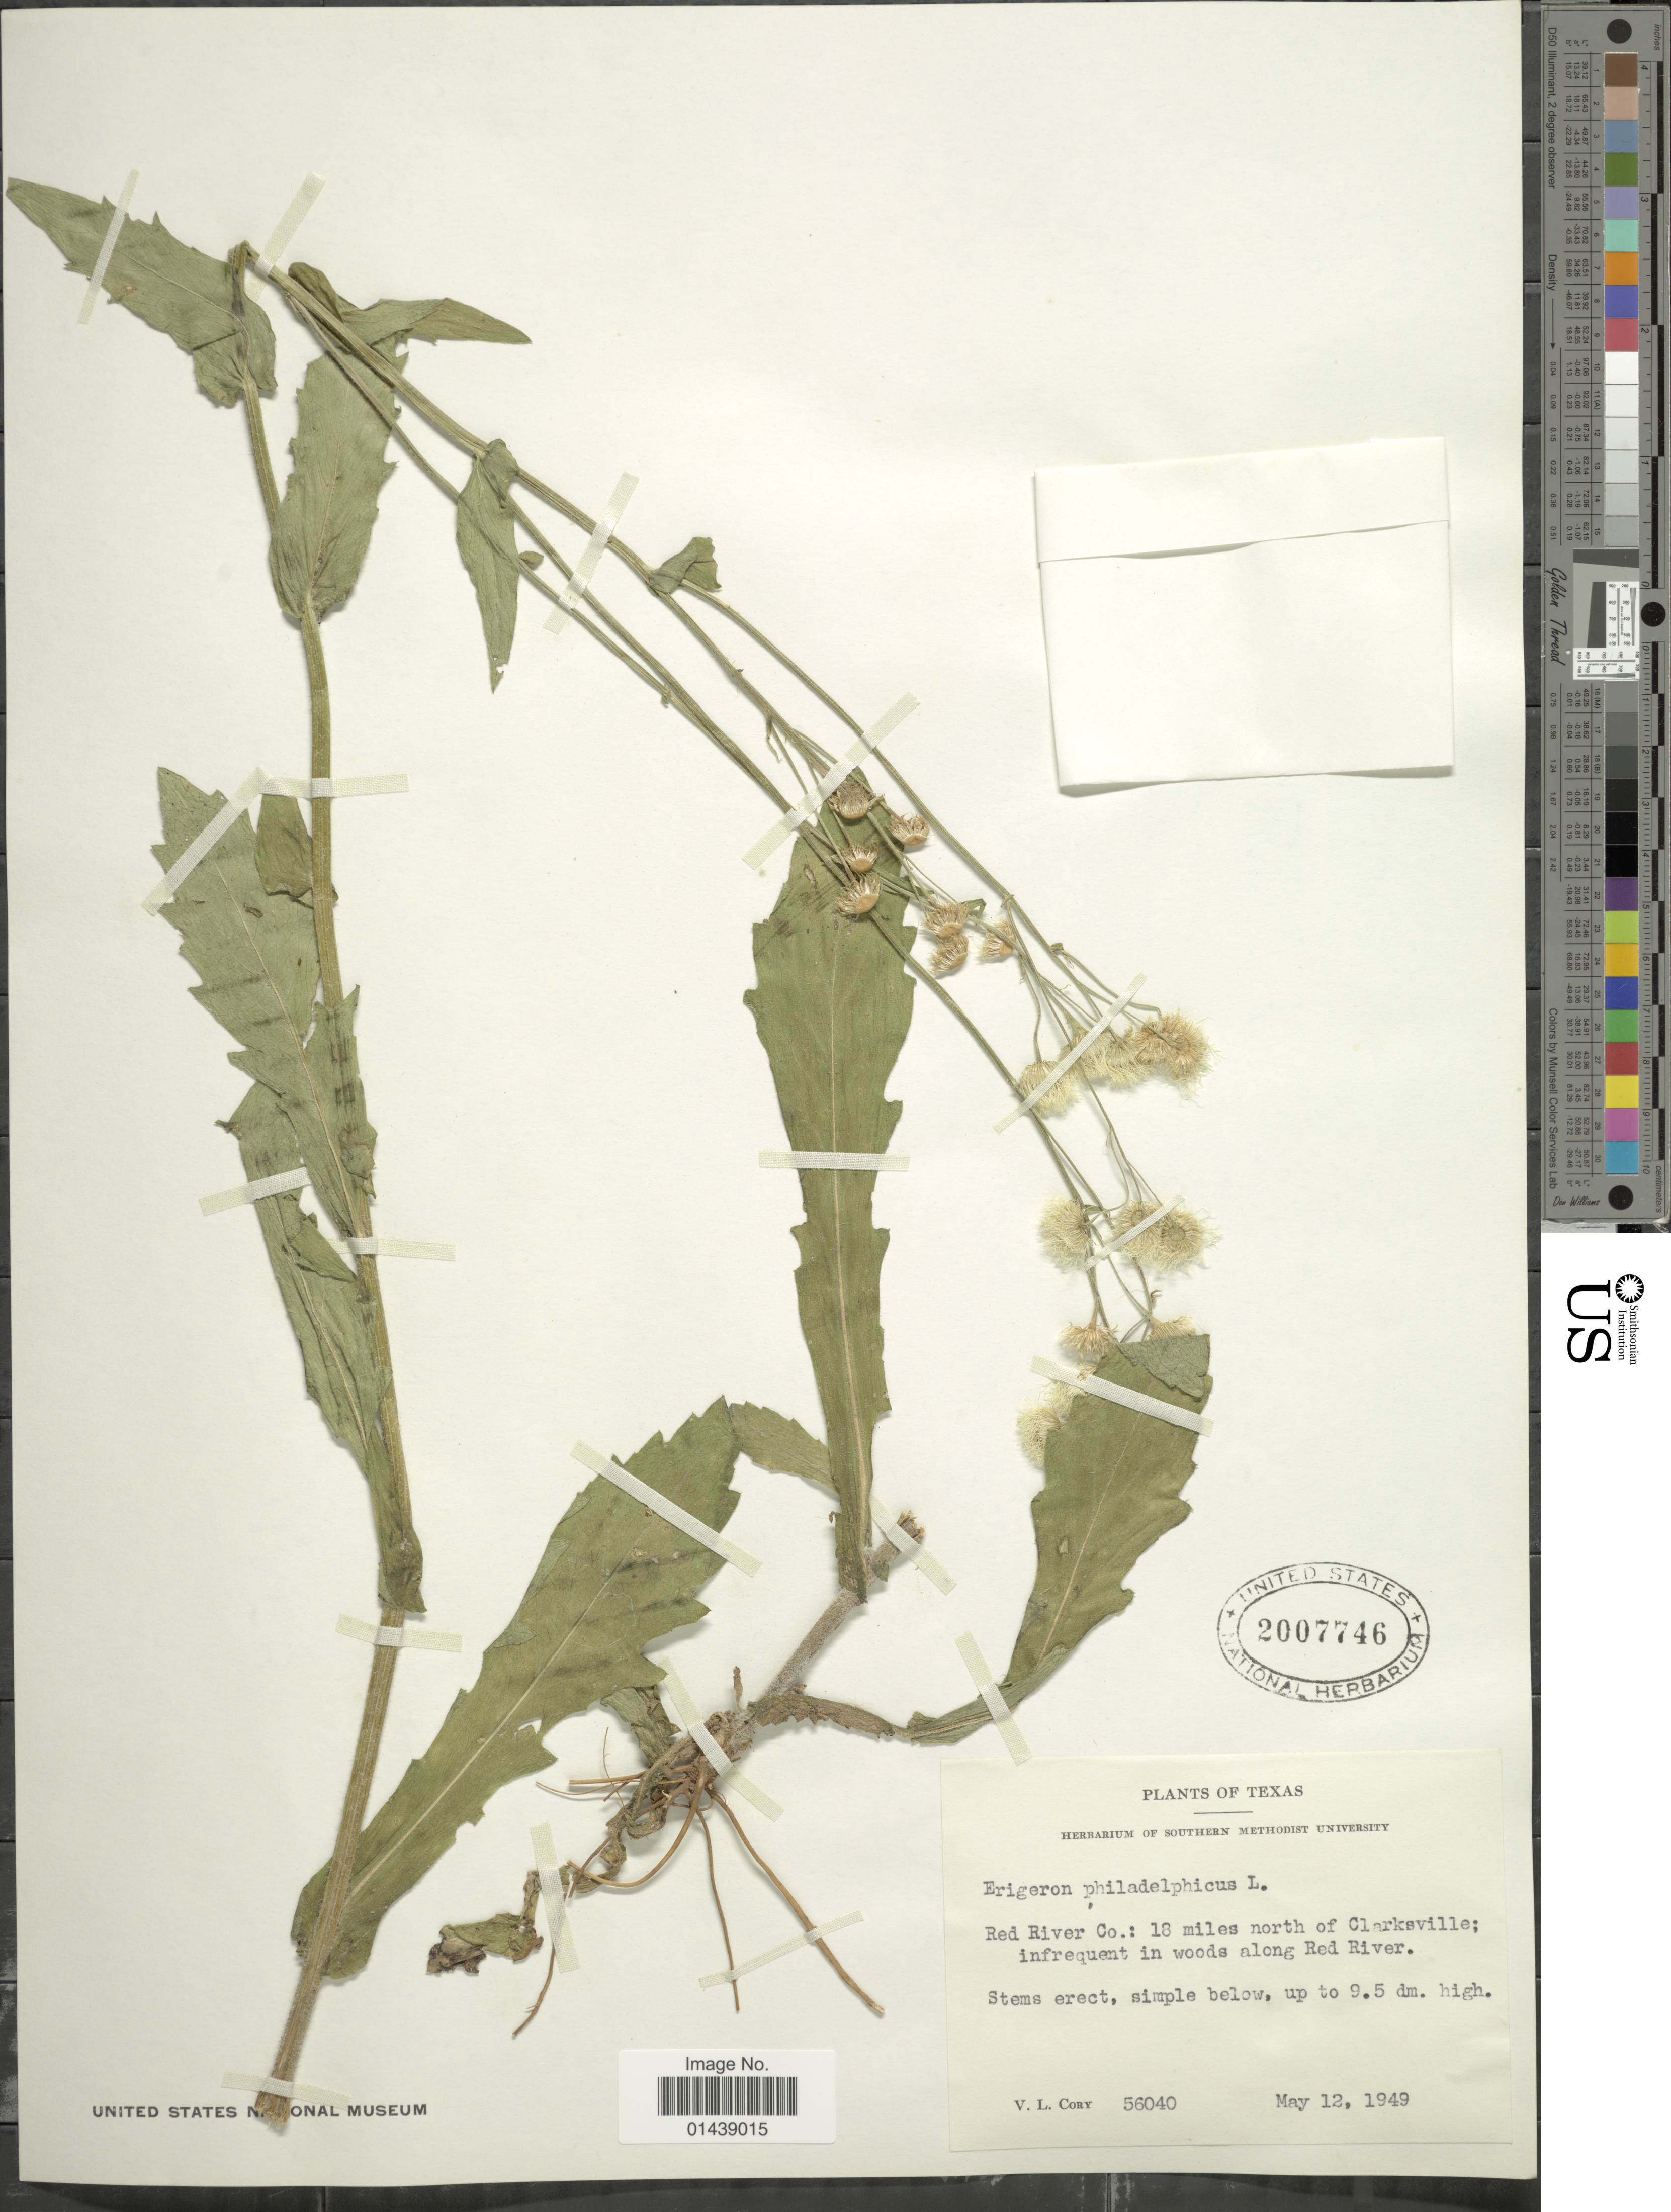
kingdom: Plantae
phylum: Tracheophyta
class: Magnoliopsida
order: Asterales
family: Asteraceae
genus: Erigeron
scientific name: Erigeron philadelphicus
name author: L.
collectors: V. Cory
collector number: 56040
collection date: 1949-05-12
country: United States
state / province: Texas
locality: Red River Co.: 18 miles north of Clarksville; along Red River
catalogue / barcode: US 2007746